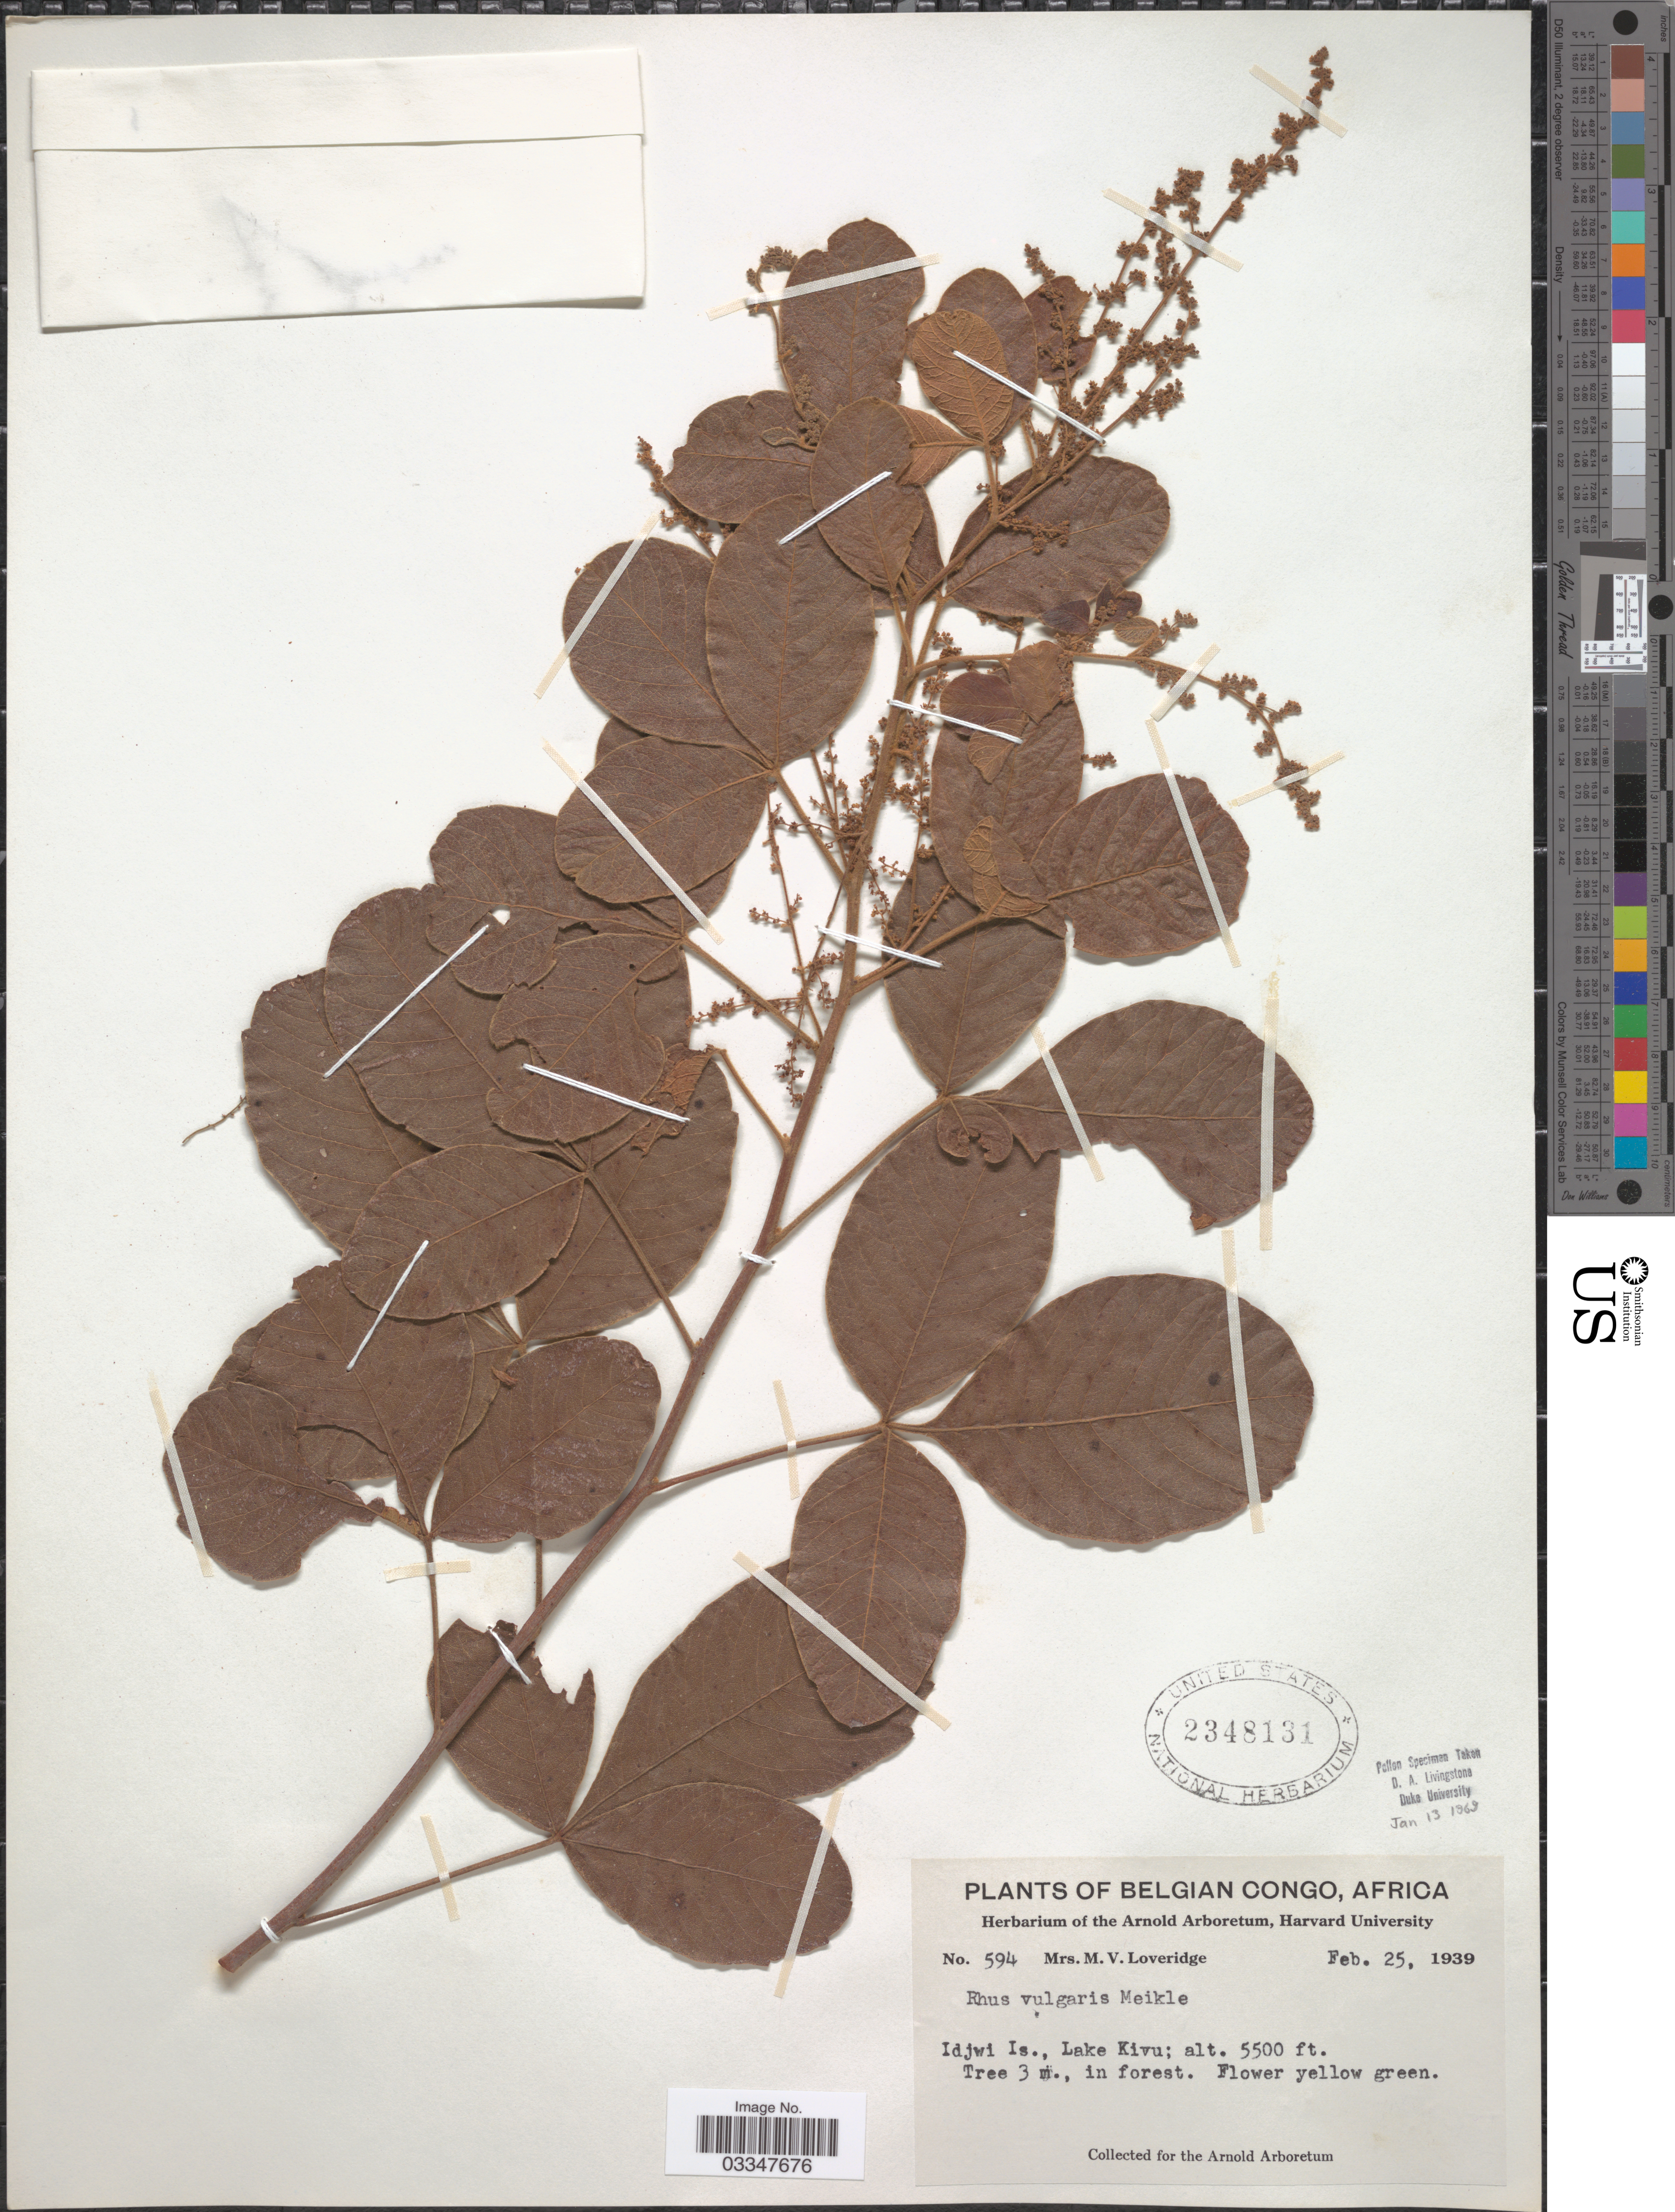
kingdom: Plantae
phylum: Tracheophyta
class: Magnoliopsida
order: Sapindales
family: Anacardiaceae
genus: Rhus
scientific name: Rhus vulgaris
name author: Meikle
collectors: M. Loveridge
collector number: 594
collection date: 1939-02-25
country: Congo, Democratic Republic of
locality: Belgian Congo. Idjwi Is., Lake Kivu.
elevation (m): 1676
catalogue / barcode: US 2348131